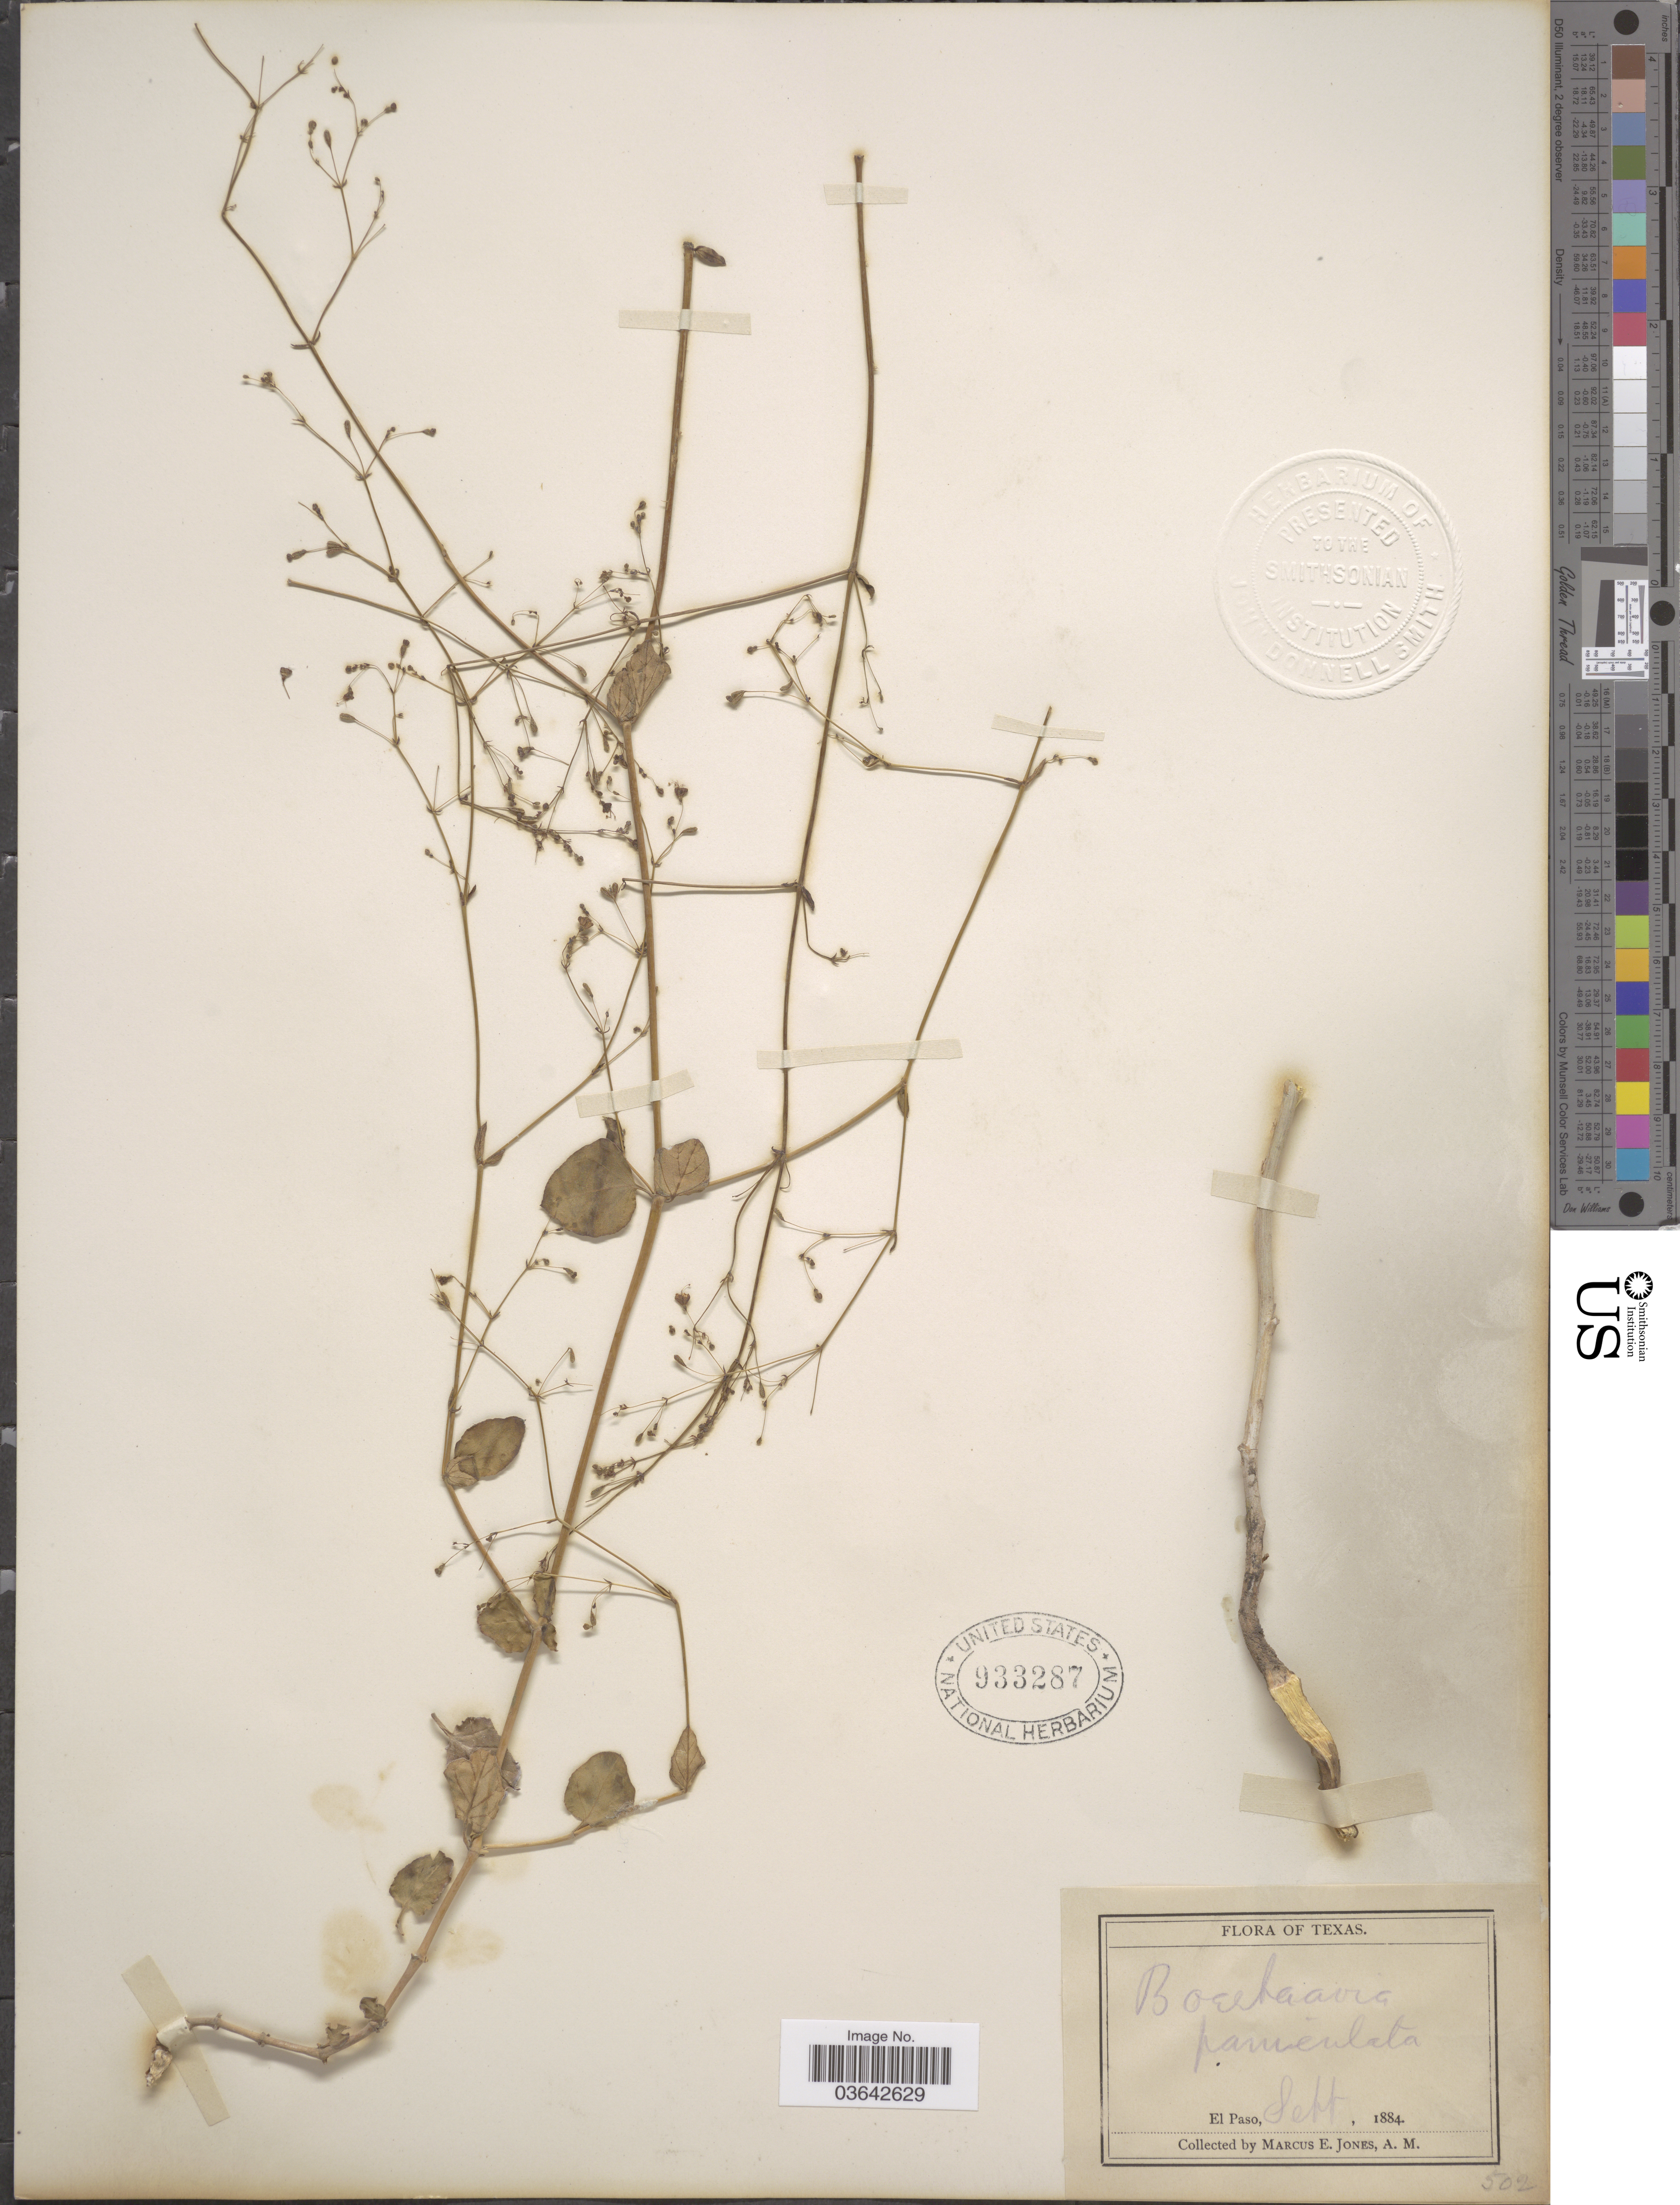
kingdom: Plantae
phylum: Tracheophyta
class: Magnoliopsida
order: Caryophyllales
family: Nyctaginaceae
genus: Boerhavia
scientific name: Boerhavia gracillima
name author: Heimerl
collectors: M. E. Jones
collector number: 502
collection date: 1884-09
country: United States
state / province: Texas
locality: El Paso.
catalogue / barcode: US 933287